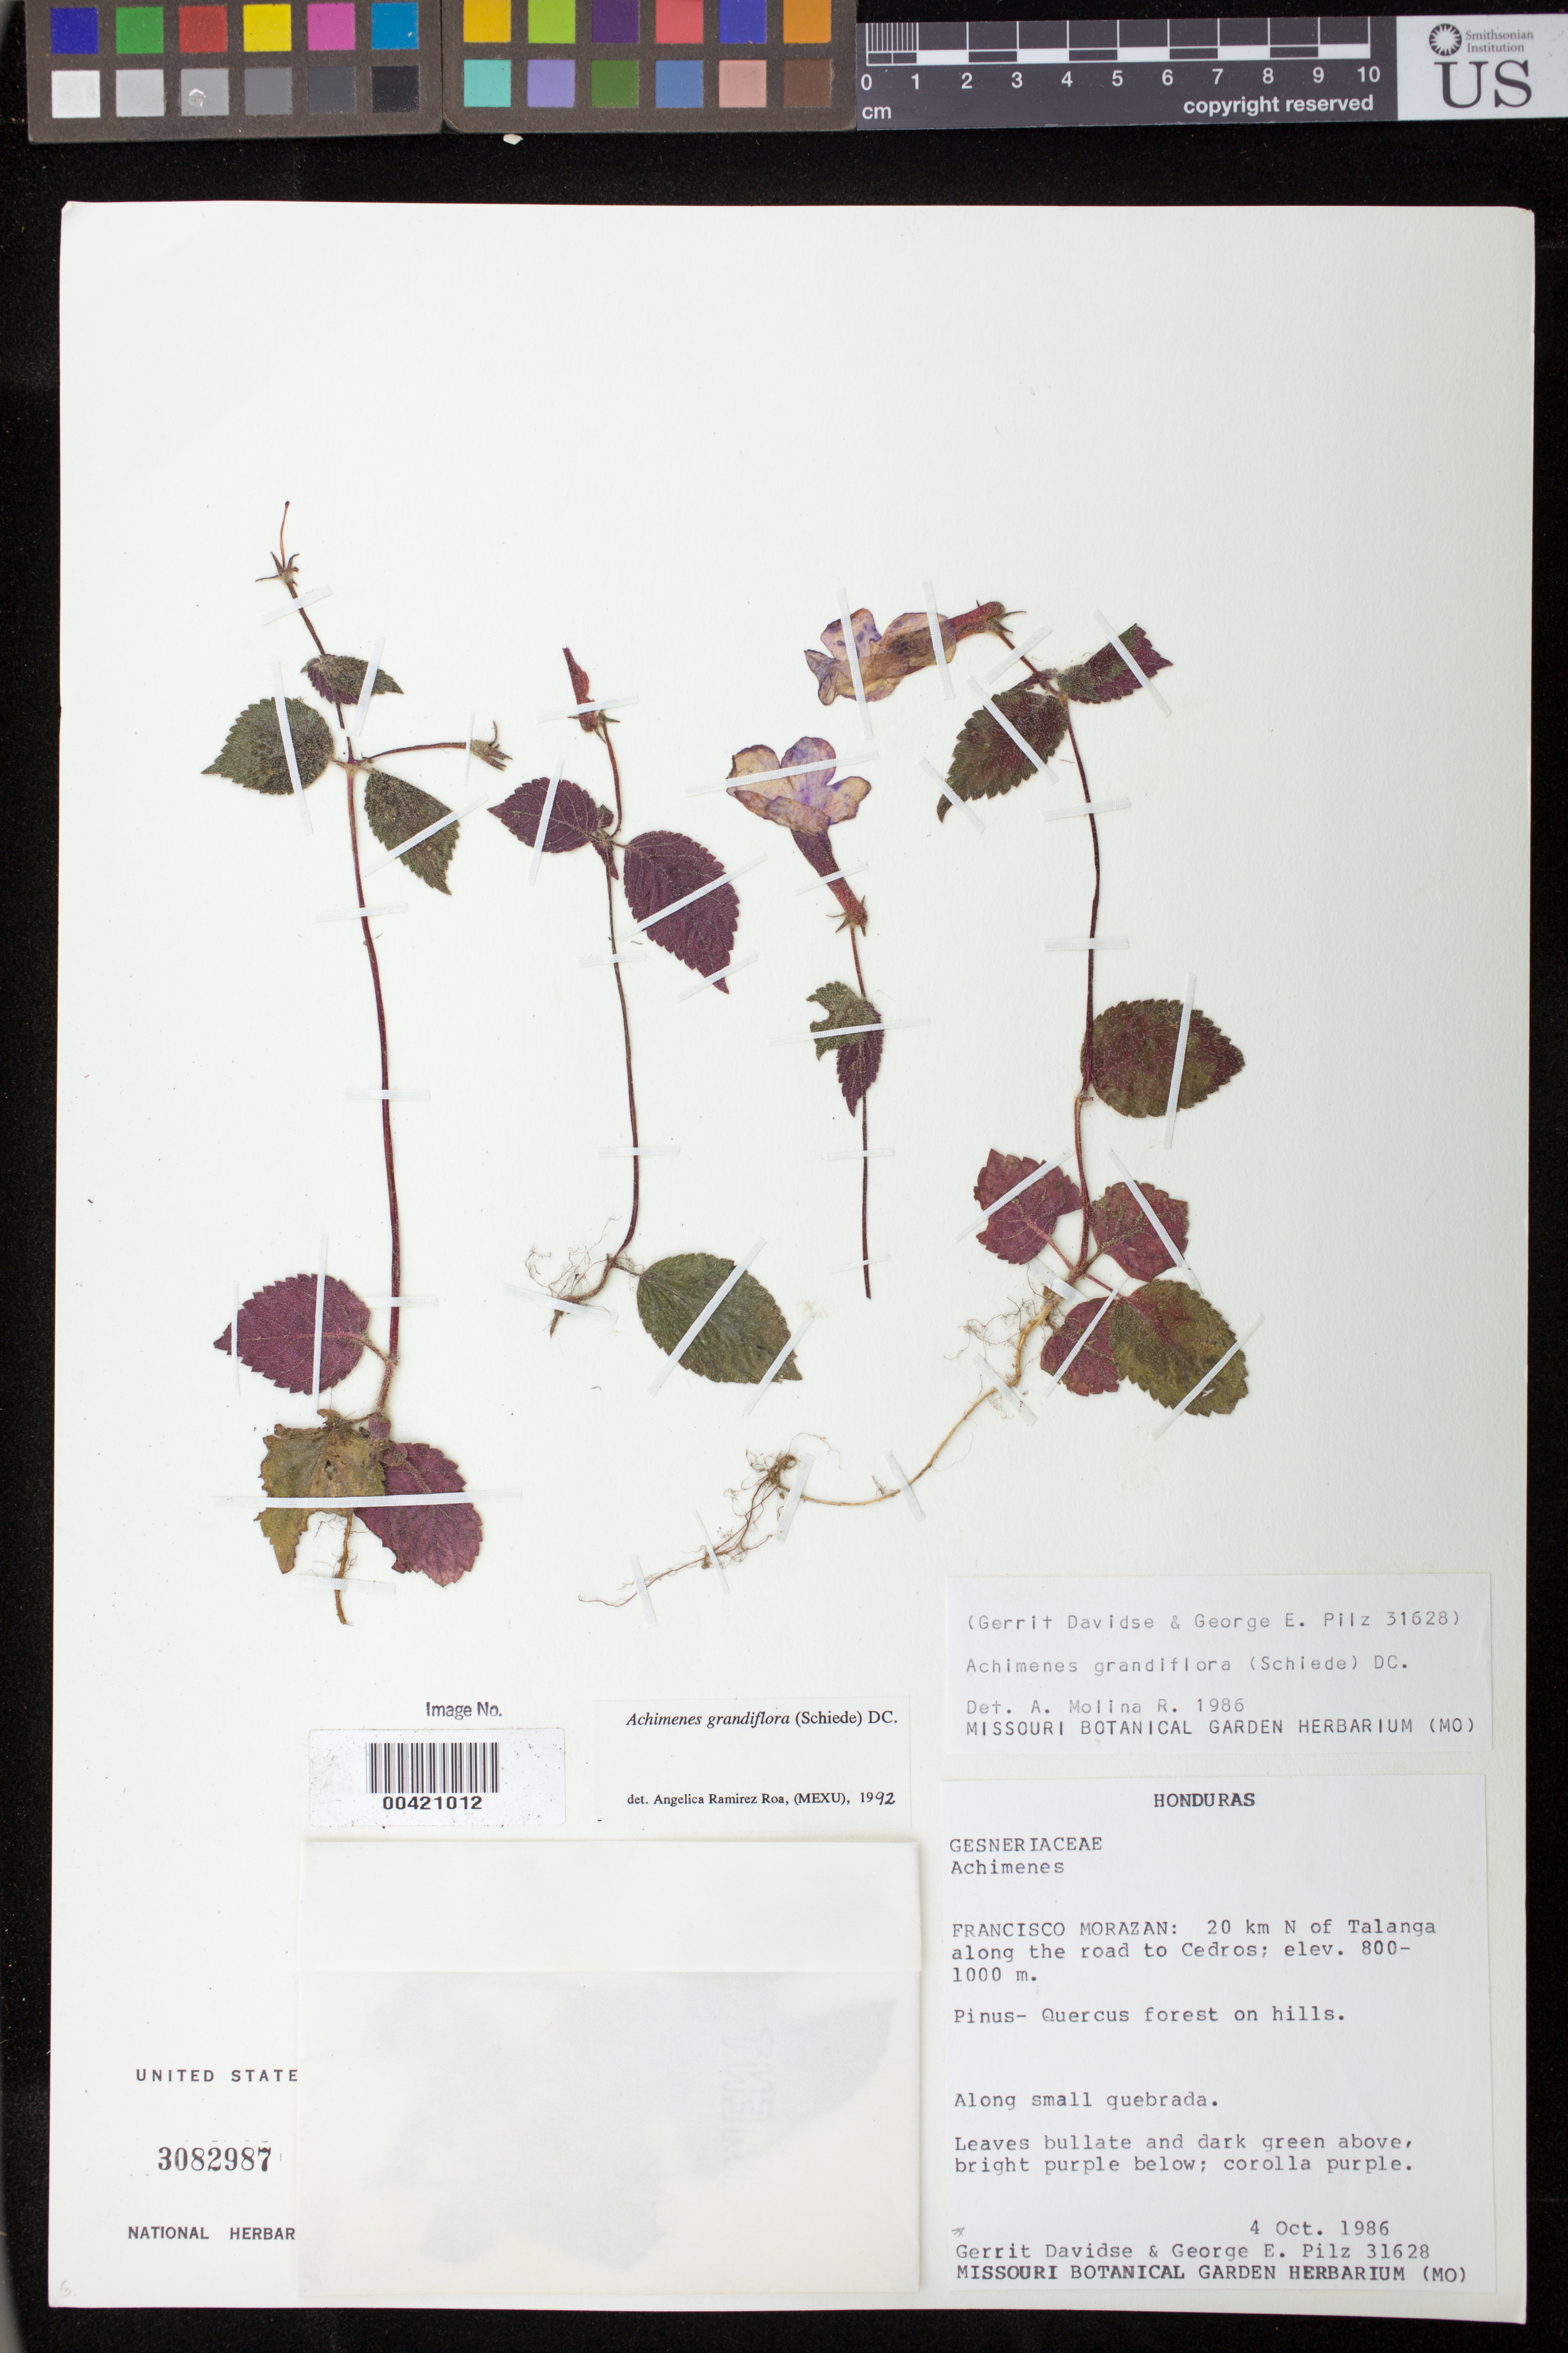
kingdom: Plantae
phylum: Tracheophyta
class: Magnoliopsida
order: Lamiales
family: Gesneriaceae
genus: Achimenes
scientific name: Achimenes grandiflora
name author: (Schiede) DC.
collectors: G. Davidse & G. E. Pilz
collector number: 31628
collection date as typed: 04 Oct 1986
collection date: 1986-10-04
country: Honduras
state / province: Fco. Morazán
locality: N of Talanga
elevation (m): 800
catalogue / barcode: US 3082987